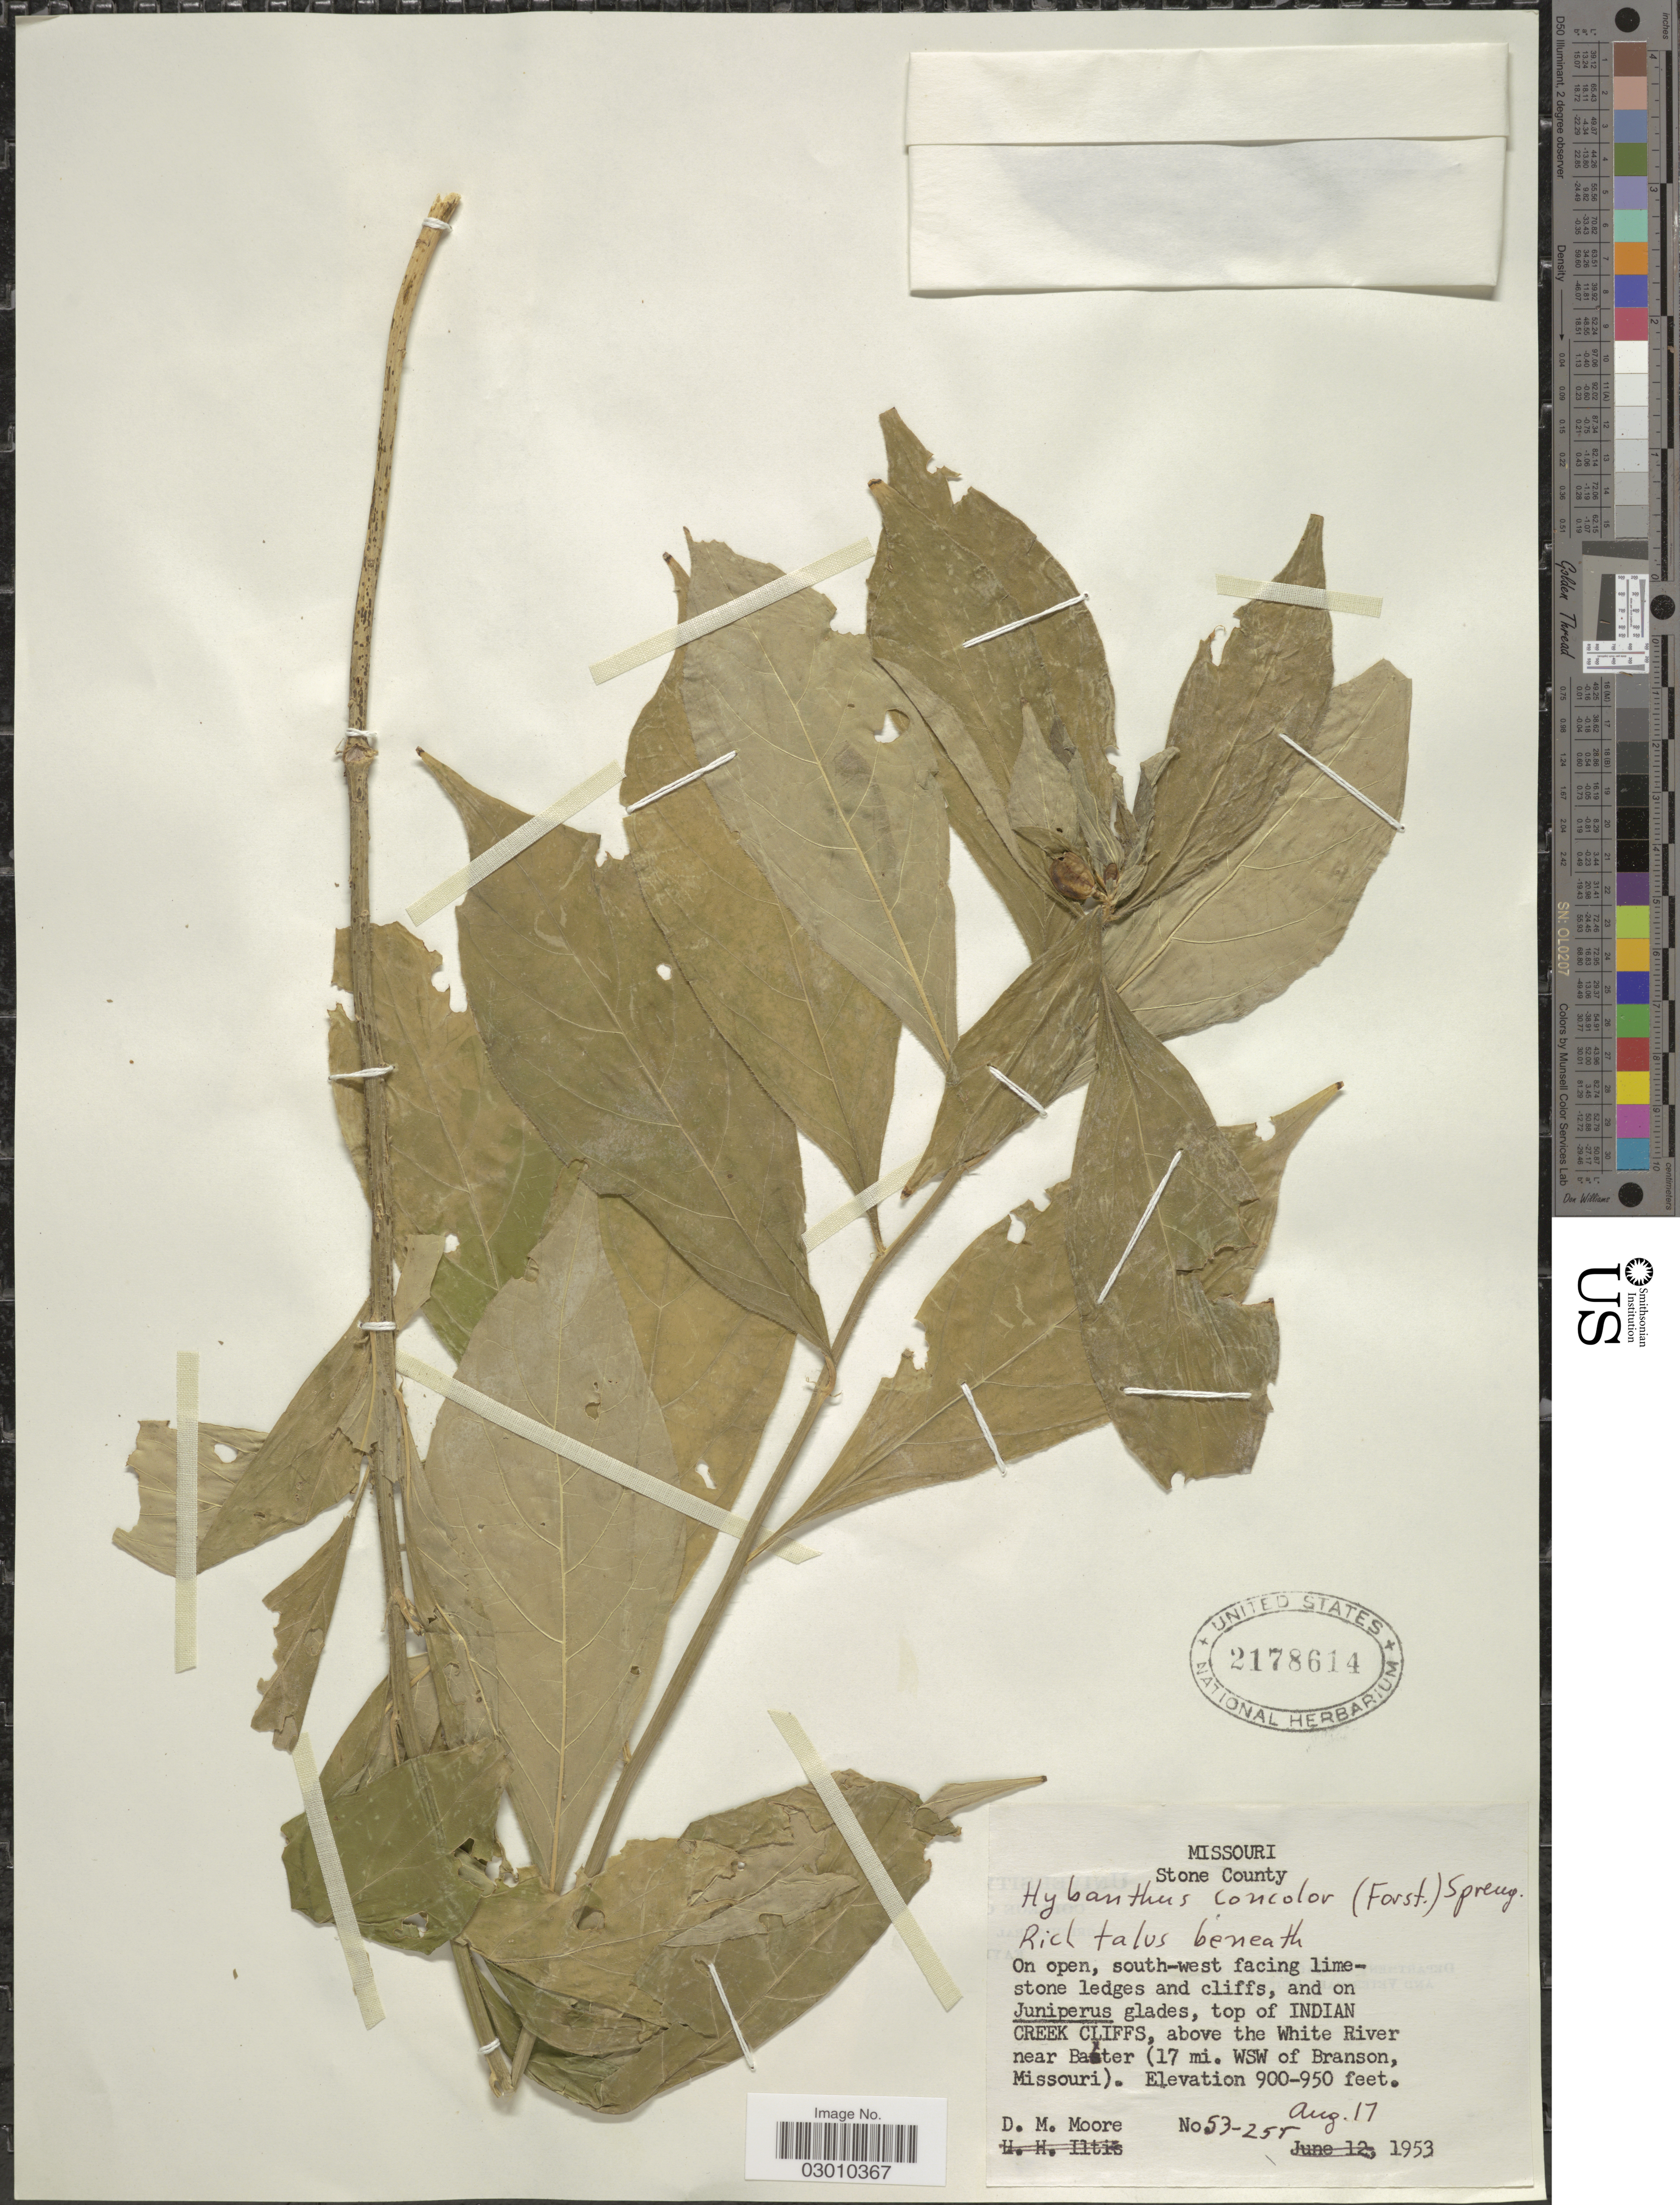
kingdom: Plantae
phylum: Tracheophyta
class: Magnoliopsida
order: Malpighiales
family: Violaceae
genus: Cubelium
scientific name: Cubelium concolor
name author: (T.F. Forst.) Raf. ex Britton & A. Br.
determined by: Strong, Mark T., (BOT), Smithsonian Institution - National Museum of Natural History (UNITED STATES)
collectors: D. Moore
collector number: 53-255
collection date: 1953-08-17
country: United States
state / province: Missouri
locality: Stone County. Top of Indian Creek Cliffs, above the White River near Baxter (17 mi. WSW of Branson).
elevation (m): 274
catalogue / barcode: US 2178614